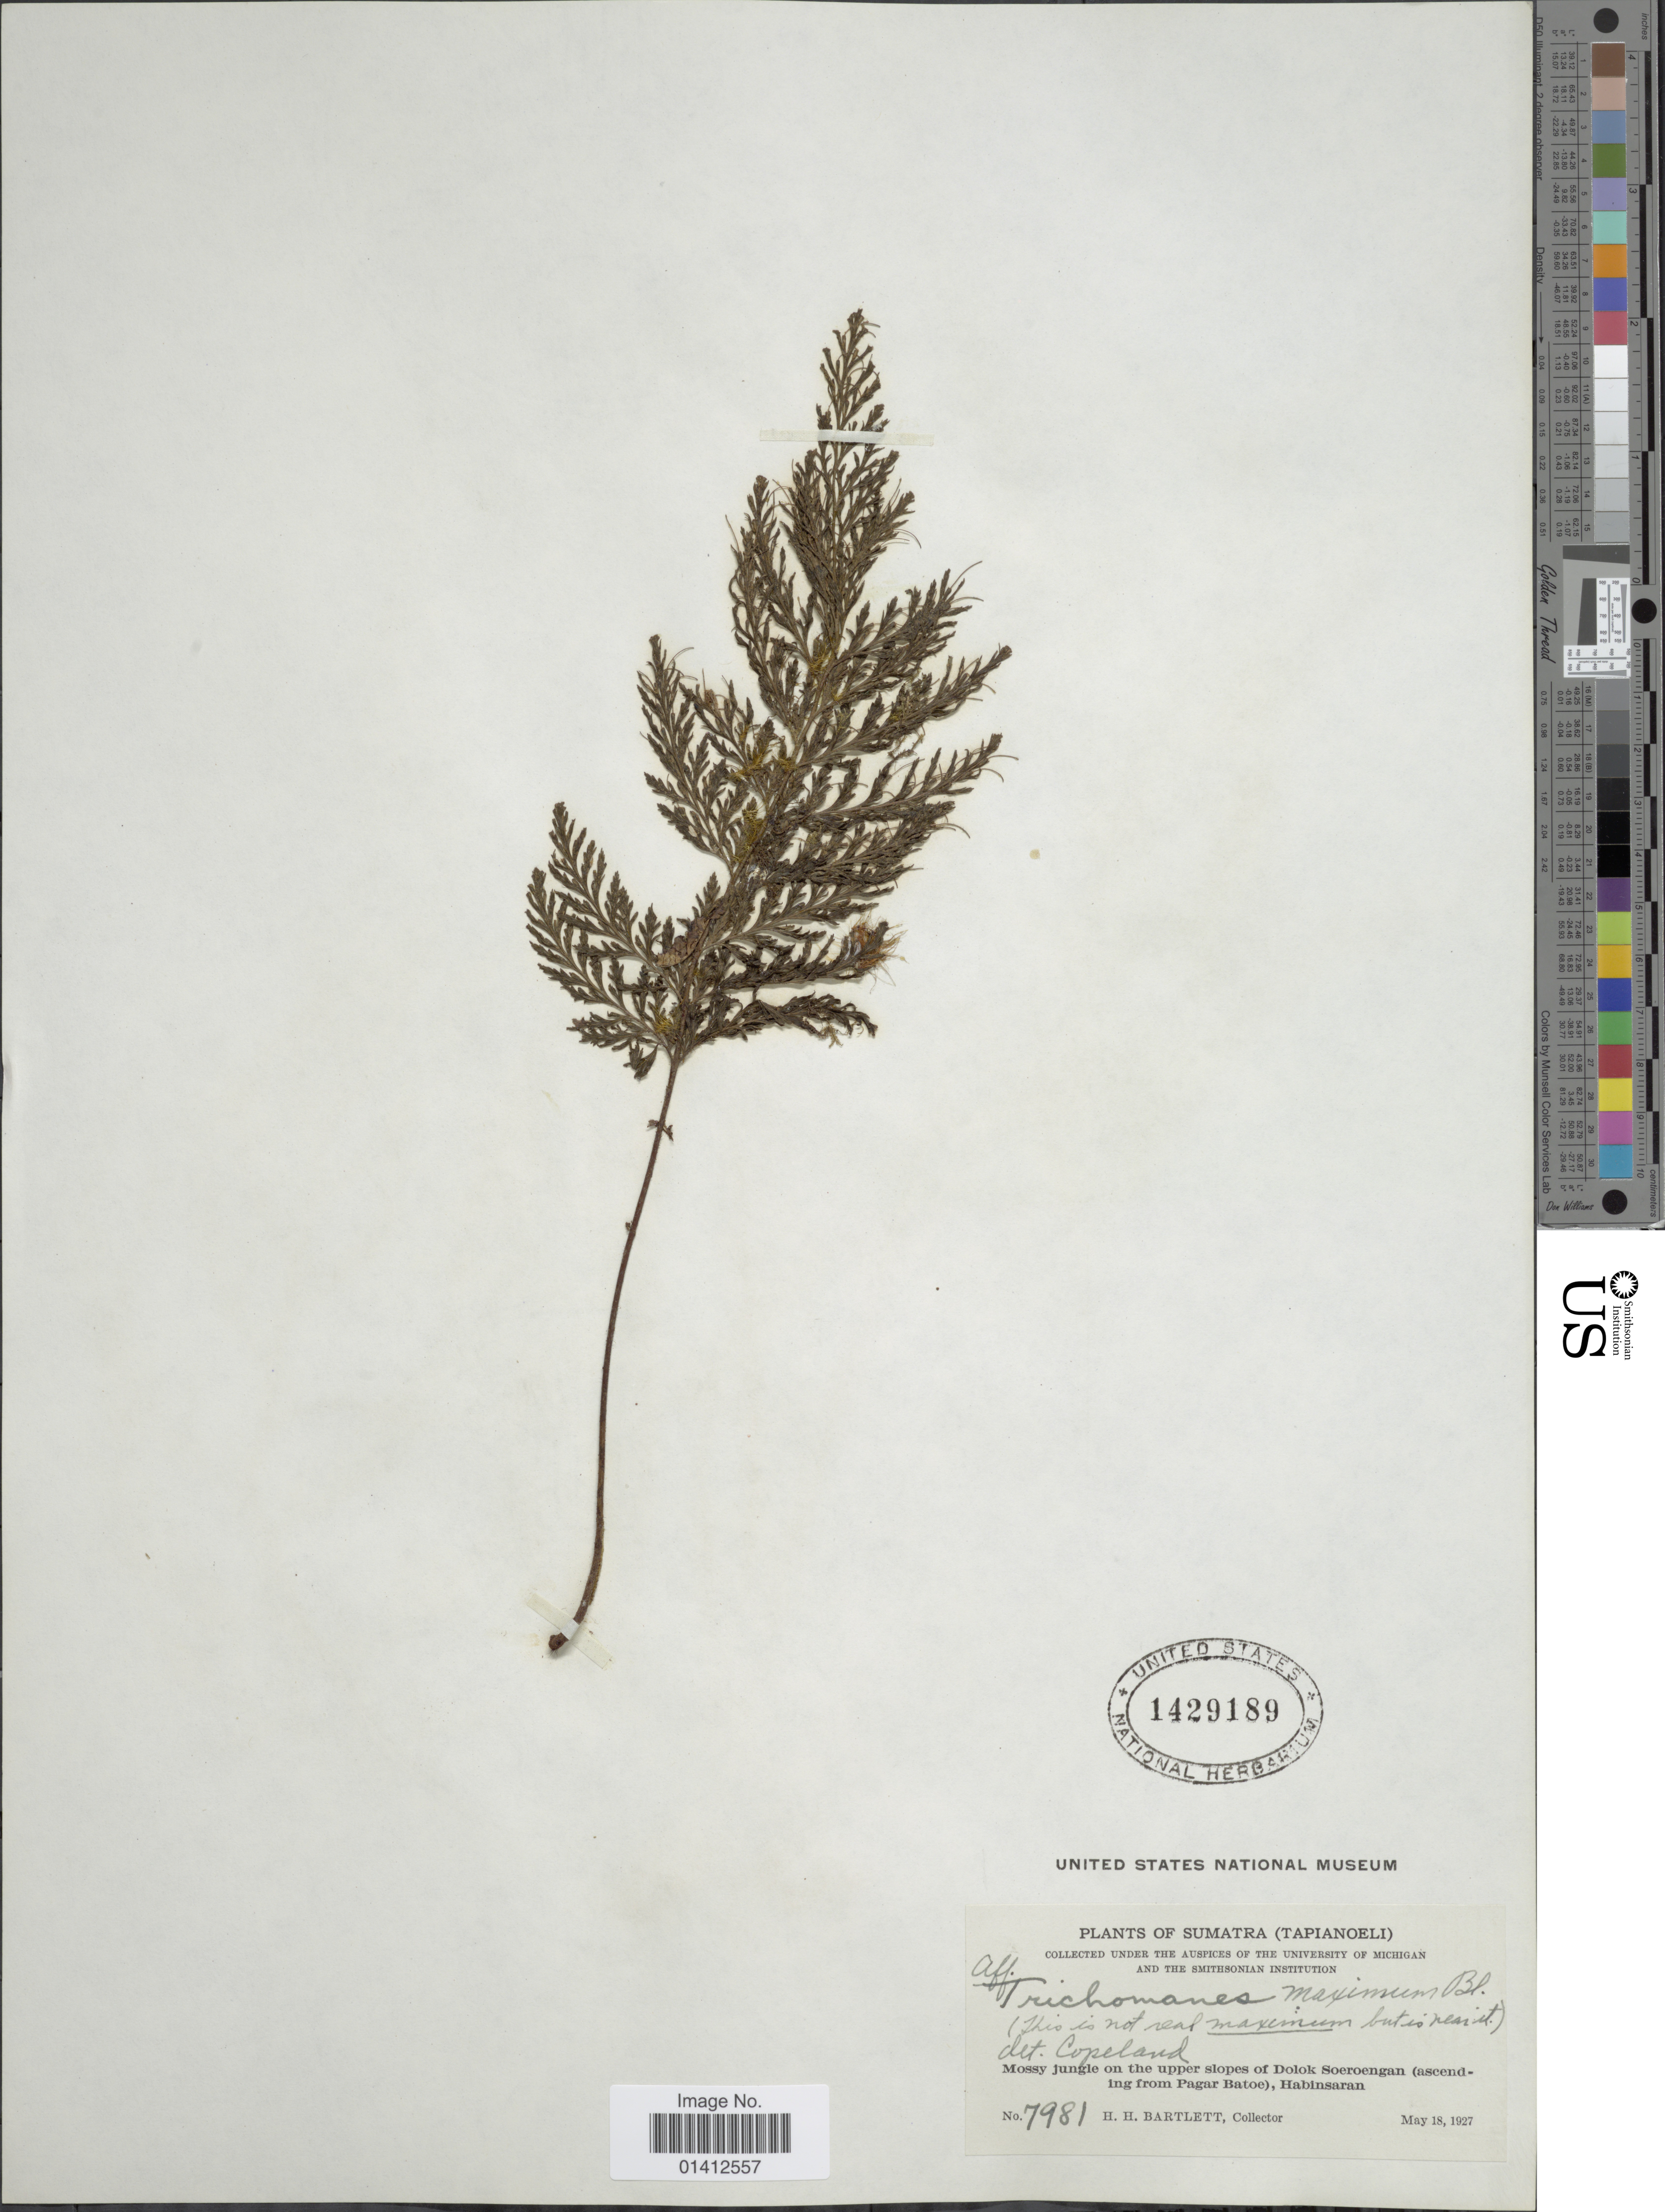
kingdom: Plantae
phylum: Tracheophyta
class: Polypodiopsida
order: Hymenophyllales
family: Hymenophyllaceae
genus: Vandenboschia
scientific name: Vandenboschia maxima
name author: (Blume) Copel.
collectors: H. H. Bartlett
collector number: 7981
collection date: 1927-05-18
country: Indonesia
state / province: Sumatra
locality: (Tapianoeli) Mossy jungle on the upper slopes of DOlok Soeroengan (ascending from Pagar Batoe), Habinsaran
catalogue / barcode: US 1429189